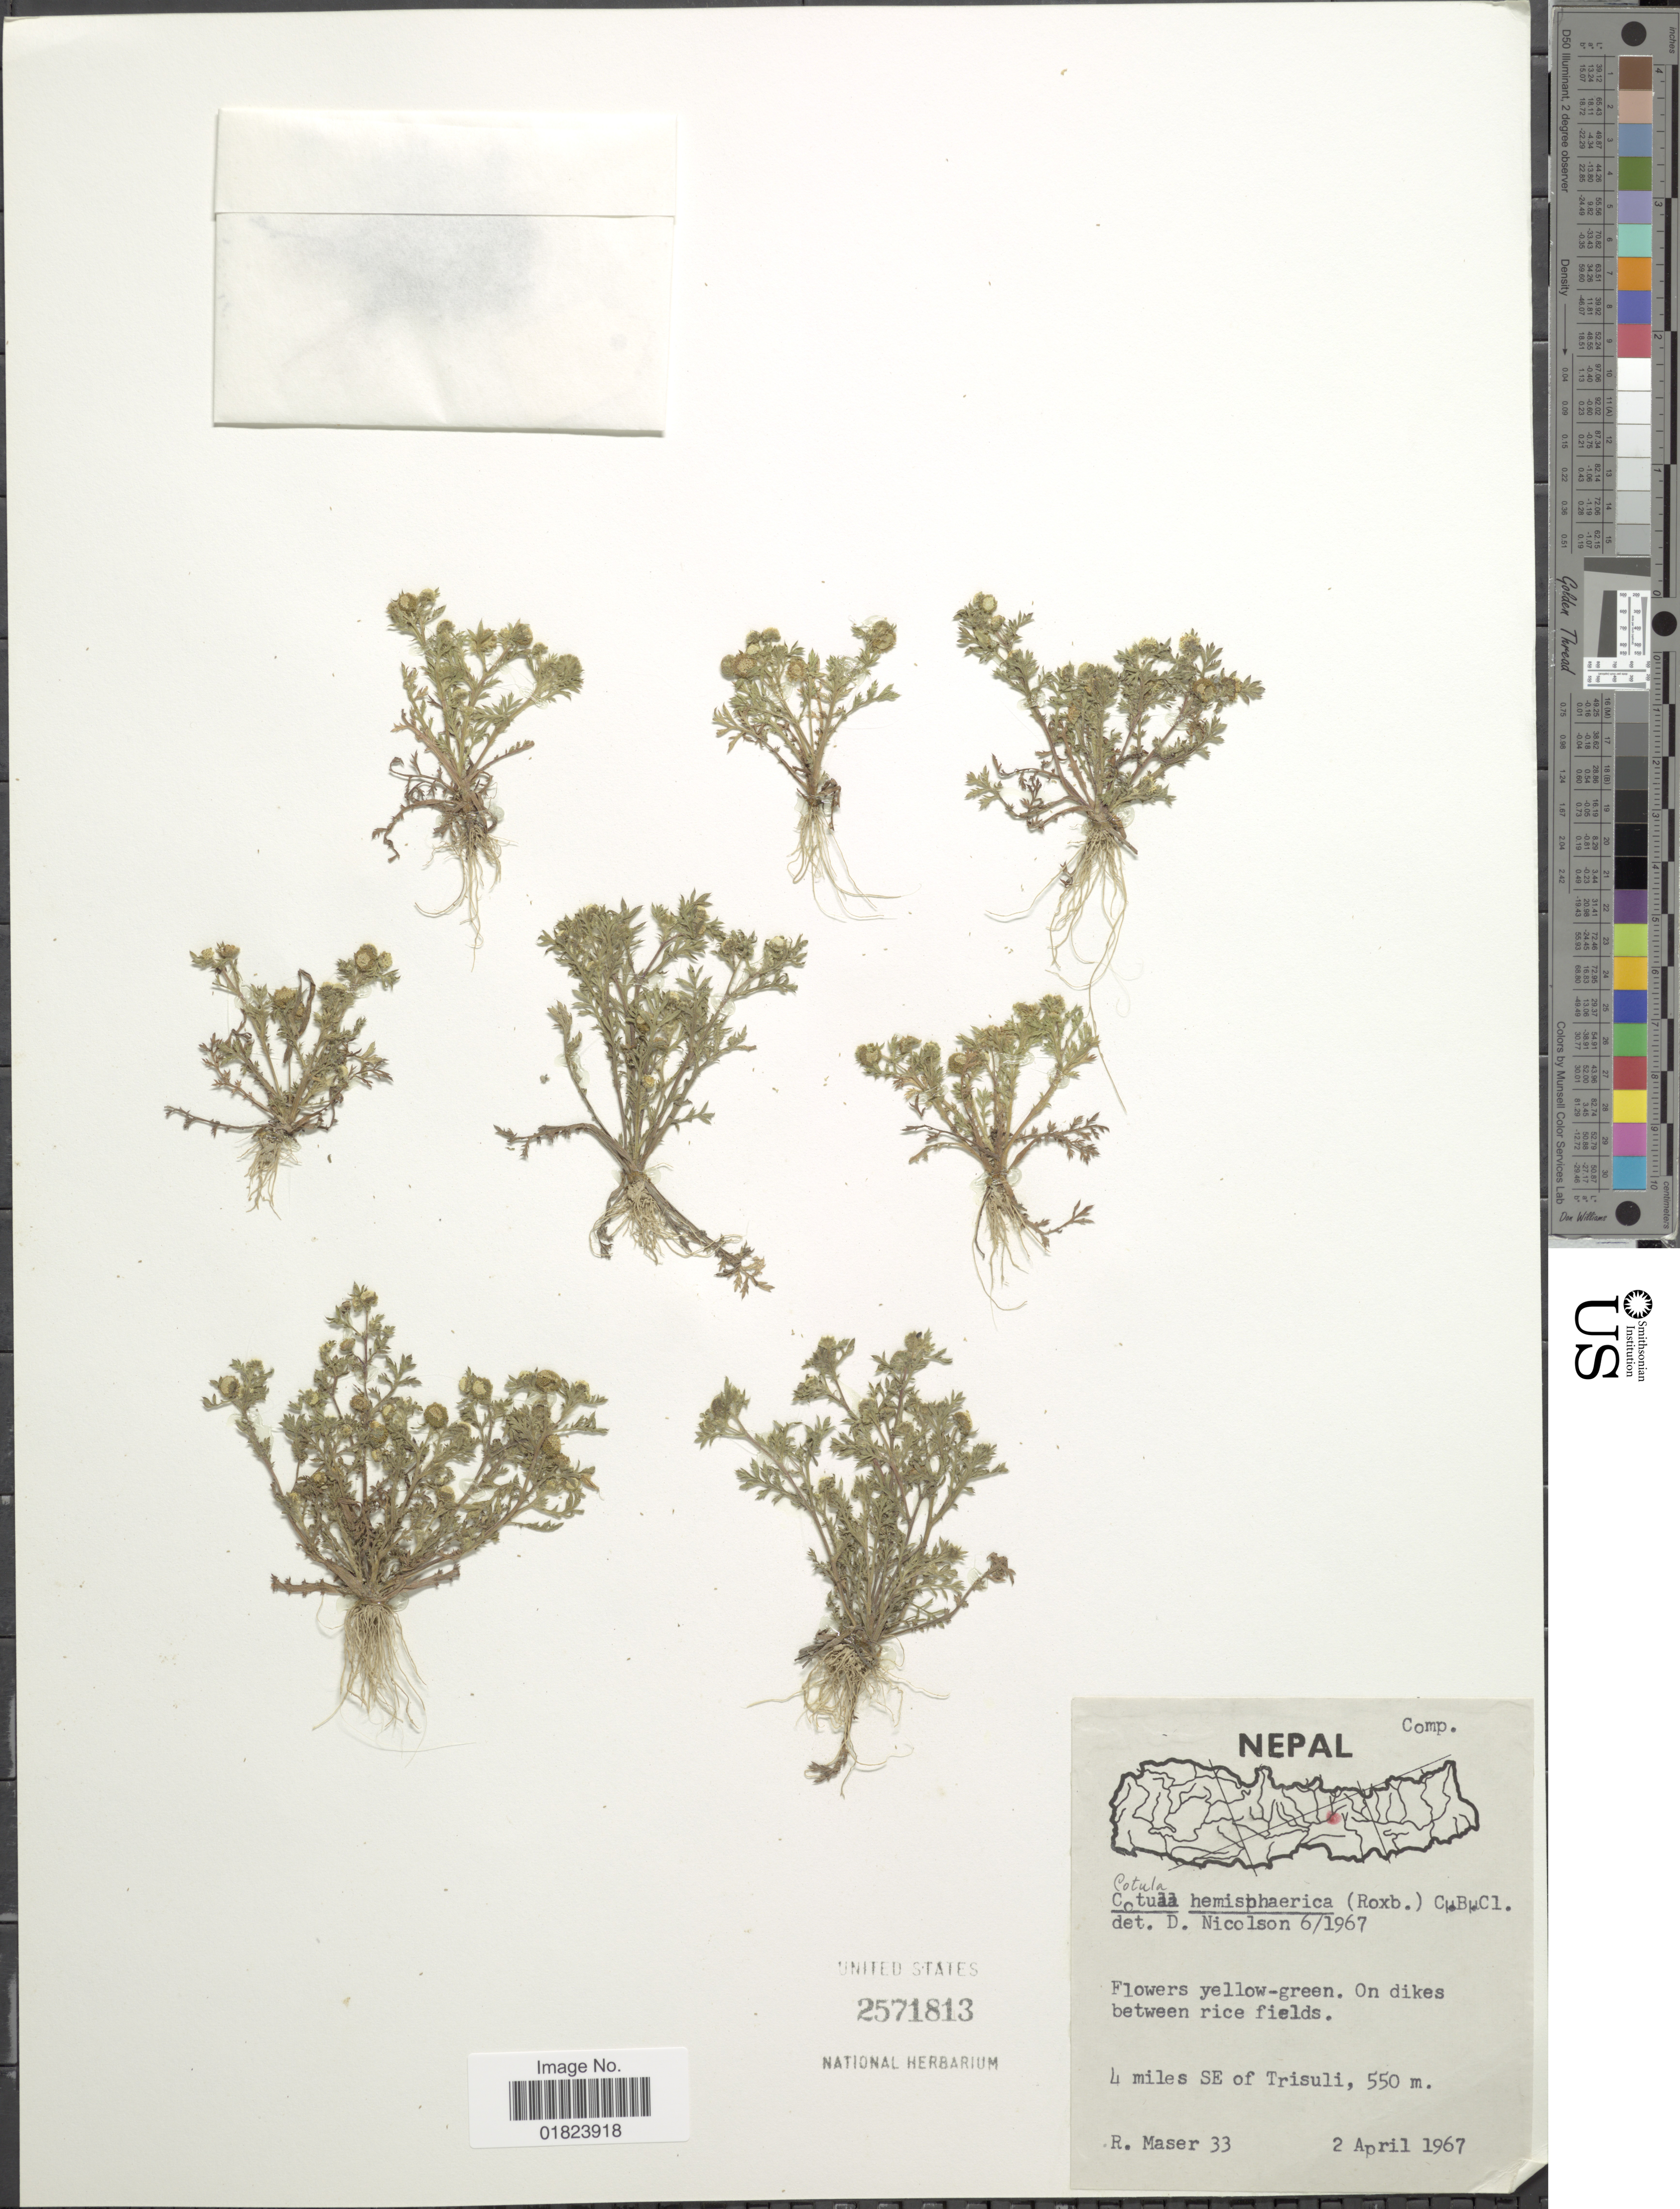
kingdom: Plantae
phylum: Tracheophyta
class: Magnoliopsida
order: Asterales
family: Asteraceae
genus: Cotula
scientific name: Cotula hemisphaerica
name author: Wall. ex Benth. & Hook. f.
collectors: R. Maser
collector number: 33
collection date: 1967-04-02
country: Nepal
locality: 4 miles SE of Trisuli, on dikes between rice fields.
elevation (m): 550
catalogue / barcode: US 2571813